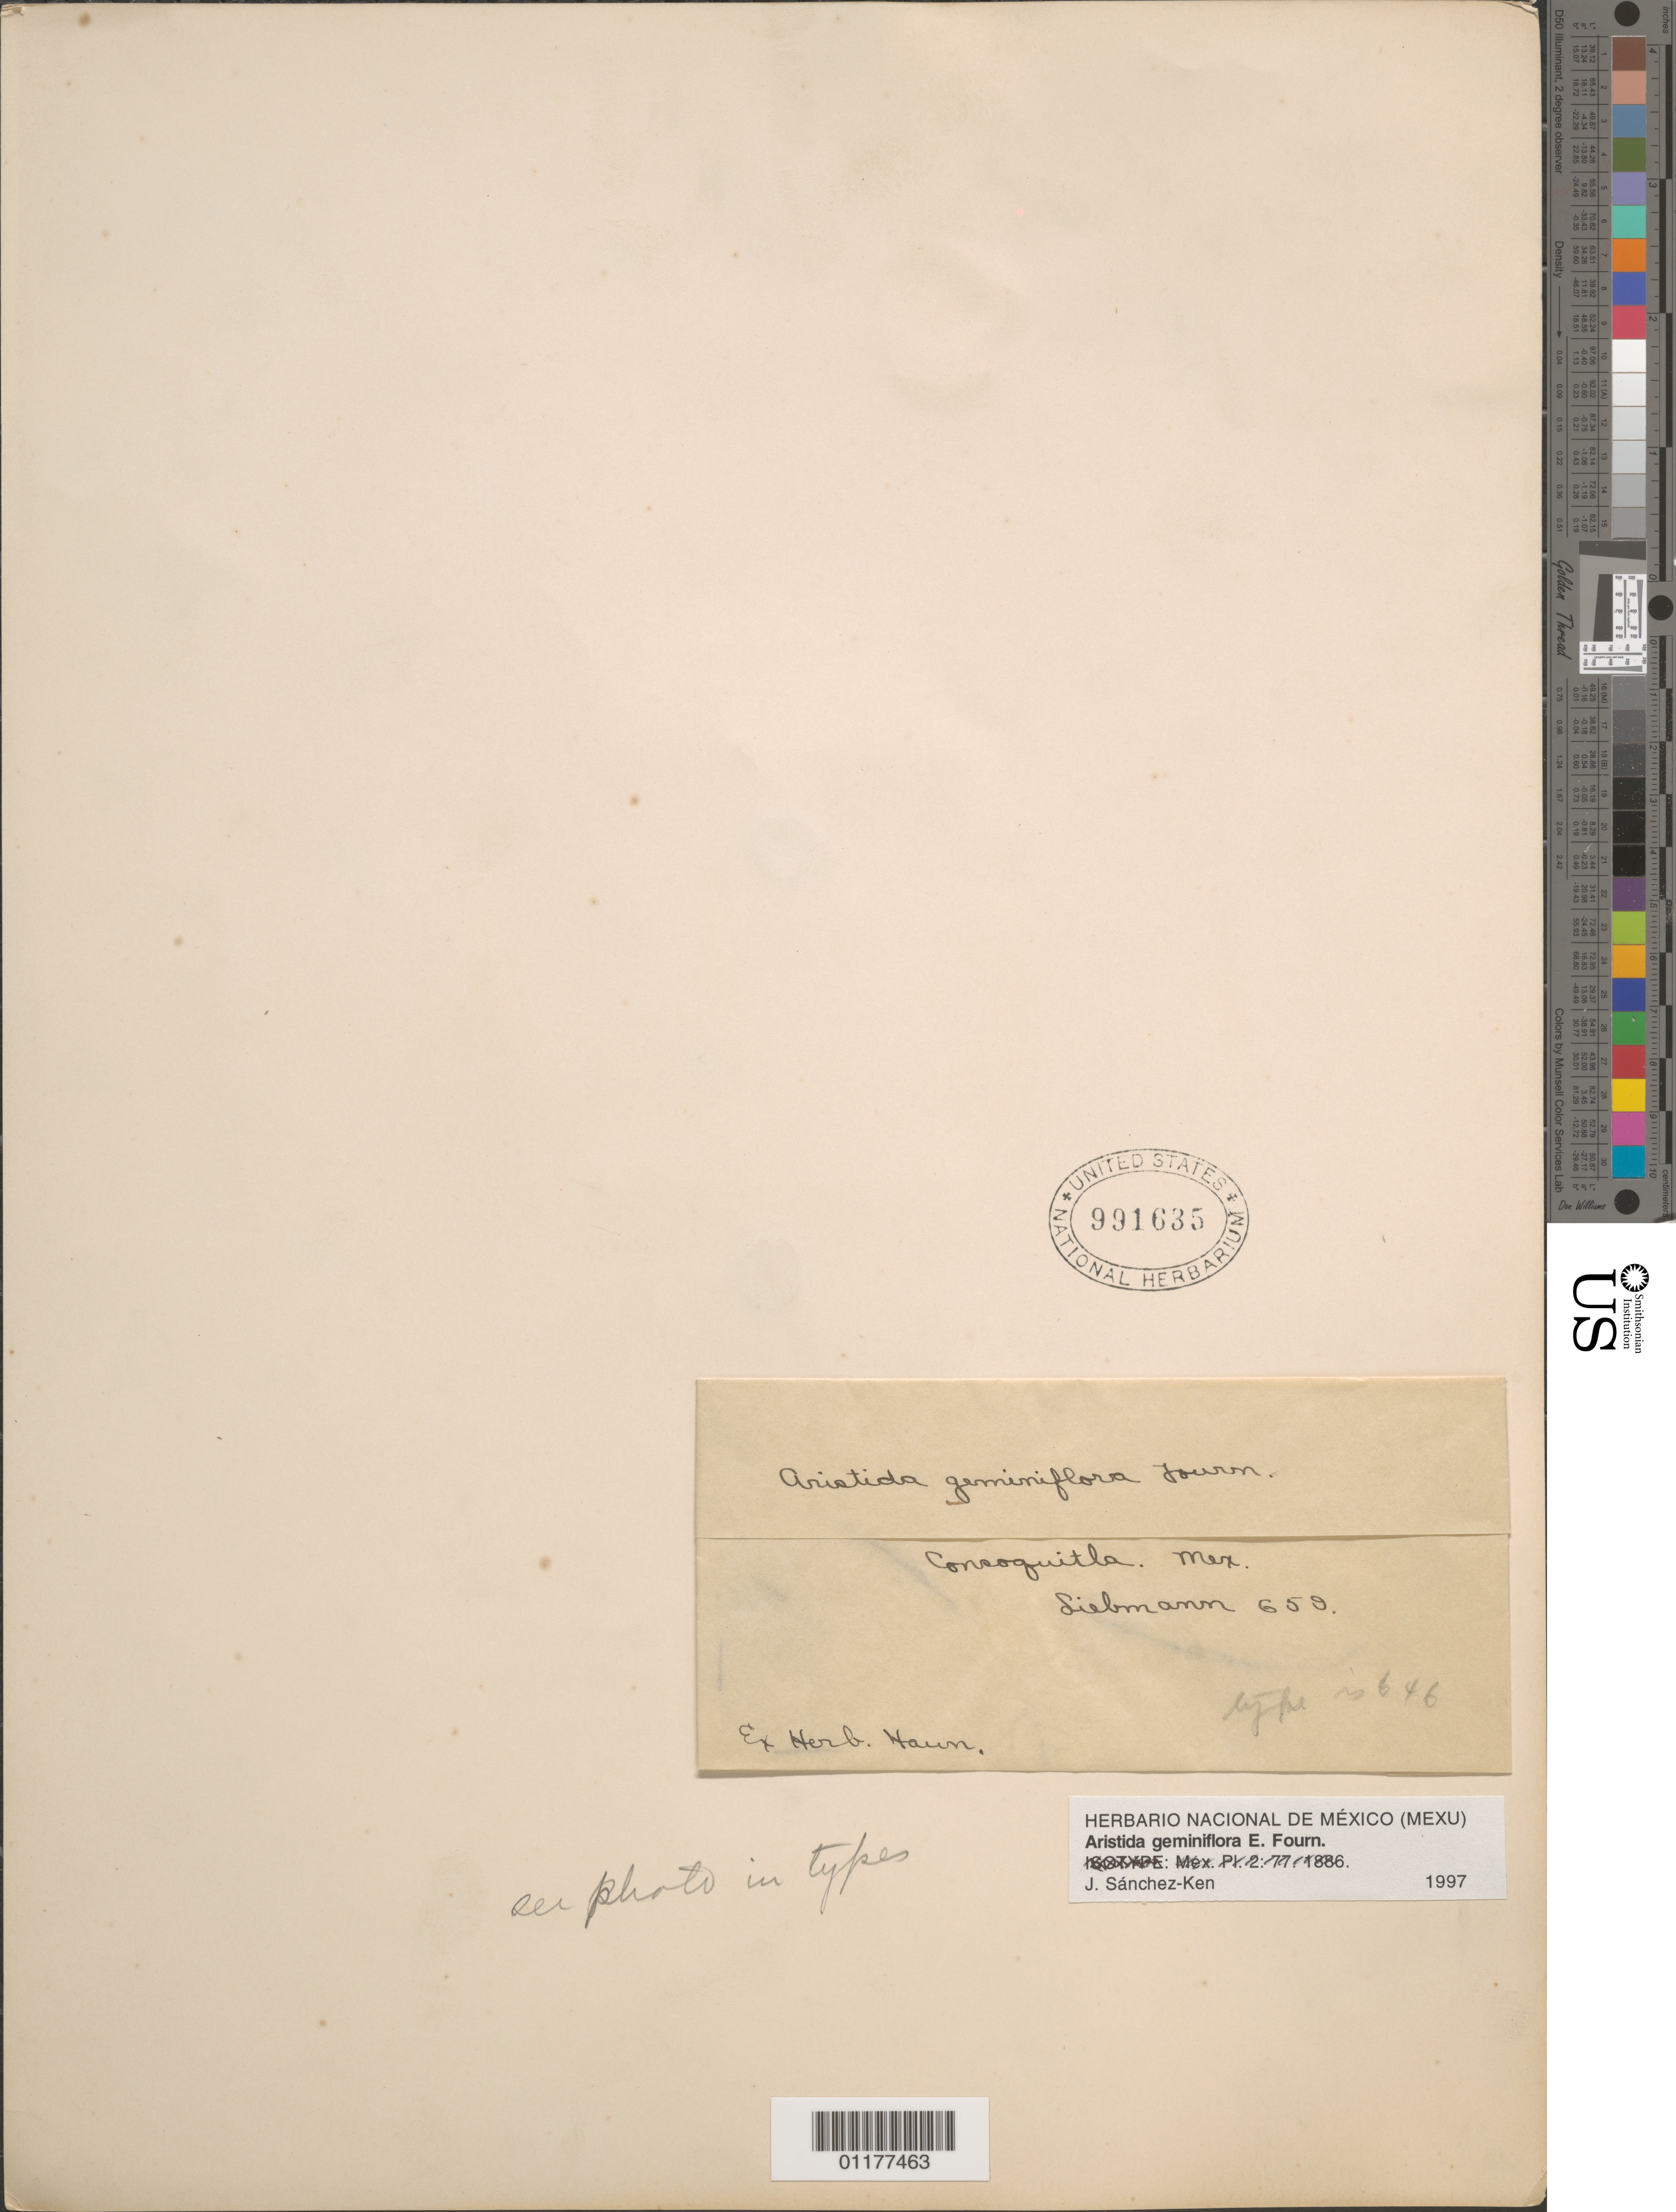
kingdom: Plantae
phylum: Tracheophyta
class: Liliopsida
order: Poales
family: Poaceae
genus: Aristida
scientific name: Aristida geminiflora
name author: E. Fourn.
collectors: F. M. Liebmann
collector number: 659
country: Mexico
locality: Consoquitla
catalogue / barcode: US 991635